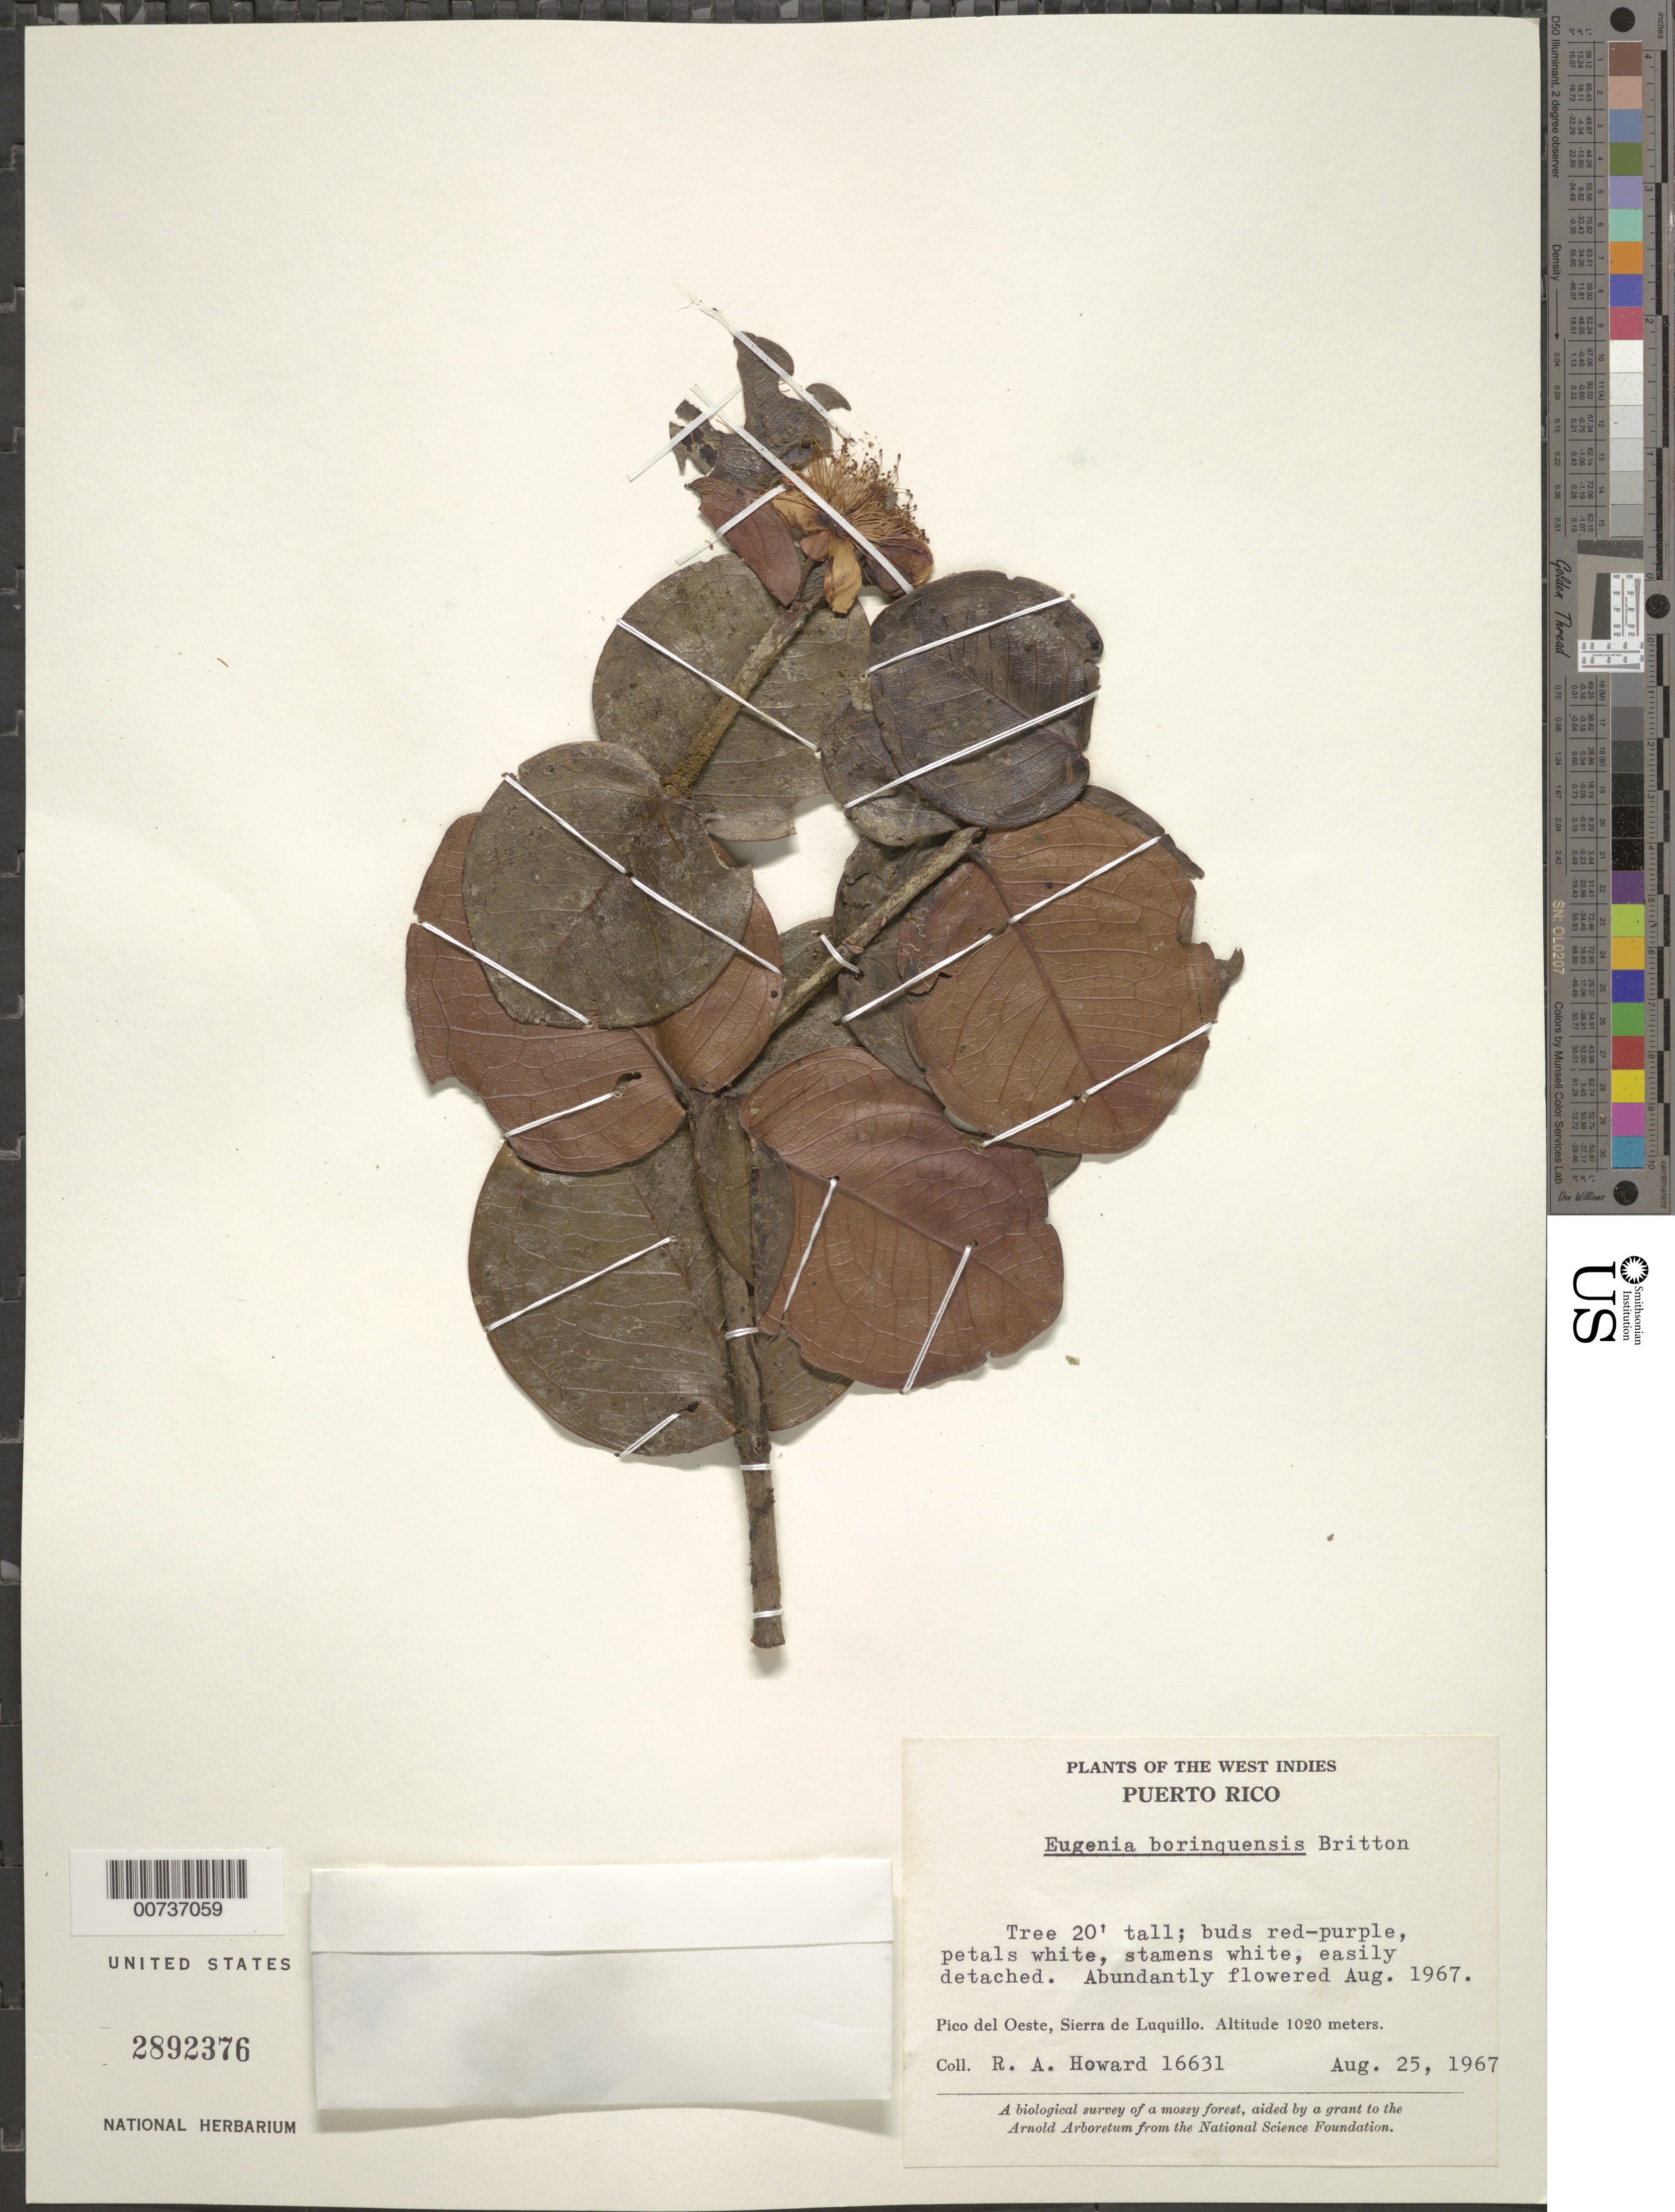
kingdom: Plantae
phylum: Tracheophyta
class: Magnoliopsida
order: Myrtales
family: Myrtaceae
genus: Eugenia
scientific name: Eugenia borinquensis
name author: Britton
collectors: R. A. Howard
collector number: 16631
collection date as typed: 25 Aug 1967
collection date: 1967-08-25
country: Puerto Rico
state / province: Ceiba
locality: Pico del Oeste, Sierra de Luquillo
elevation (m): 1020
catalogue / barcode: US 2892376